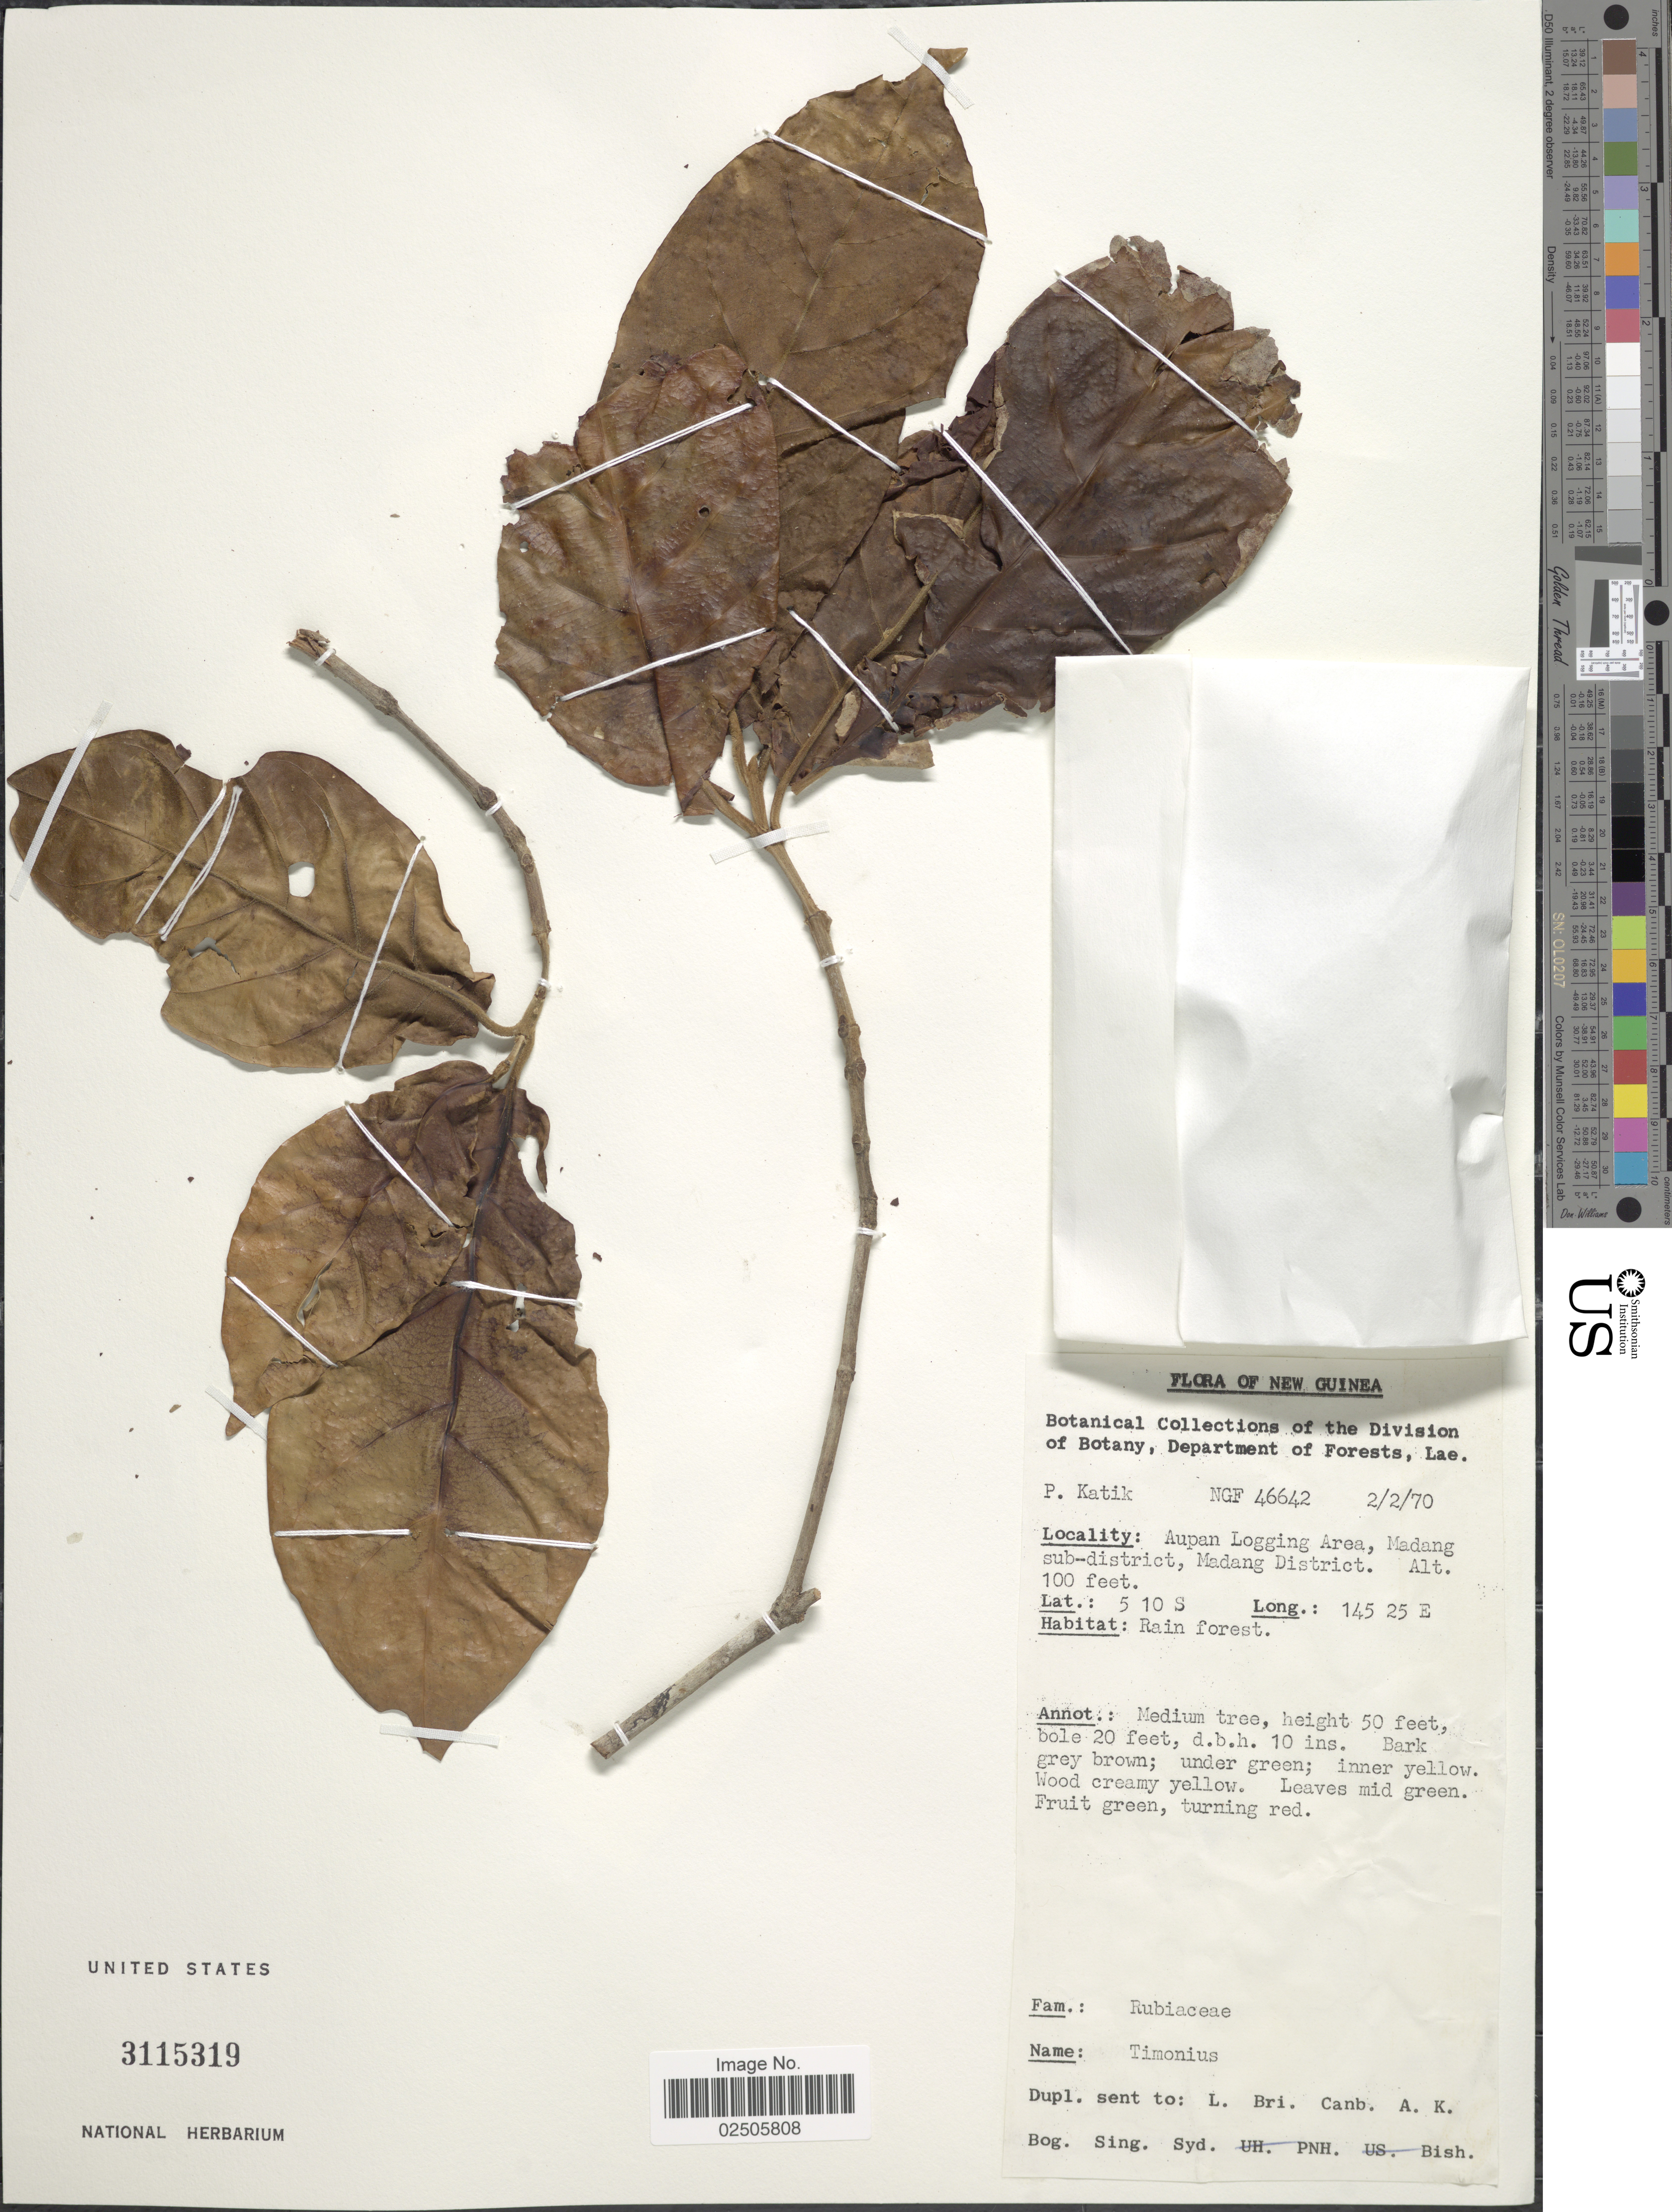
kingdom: Plantae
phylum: Tracheophyta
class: Magnoliopsida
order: Gentianales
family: Rubiaceae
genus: Timonius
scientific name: Timonius sp.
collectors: P. Katik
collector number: NGF46642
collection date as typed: Transcribed d/m/y: 2/2/70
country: Papua New Guinea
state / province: Madang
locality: New Guinea, Aupan Logging Area, Madang sub-district, Madang District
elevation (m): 30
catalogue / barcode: US 3115319